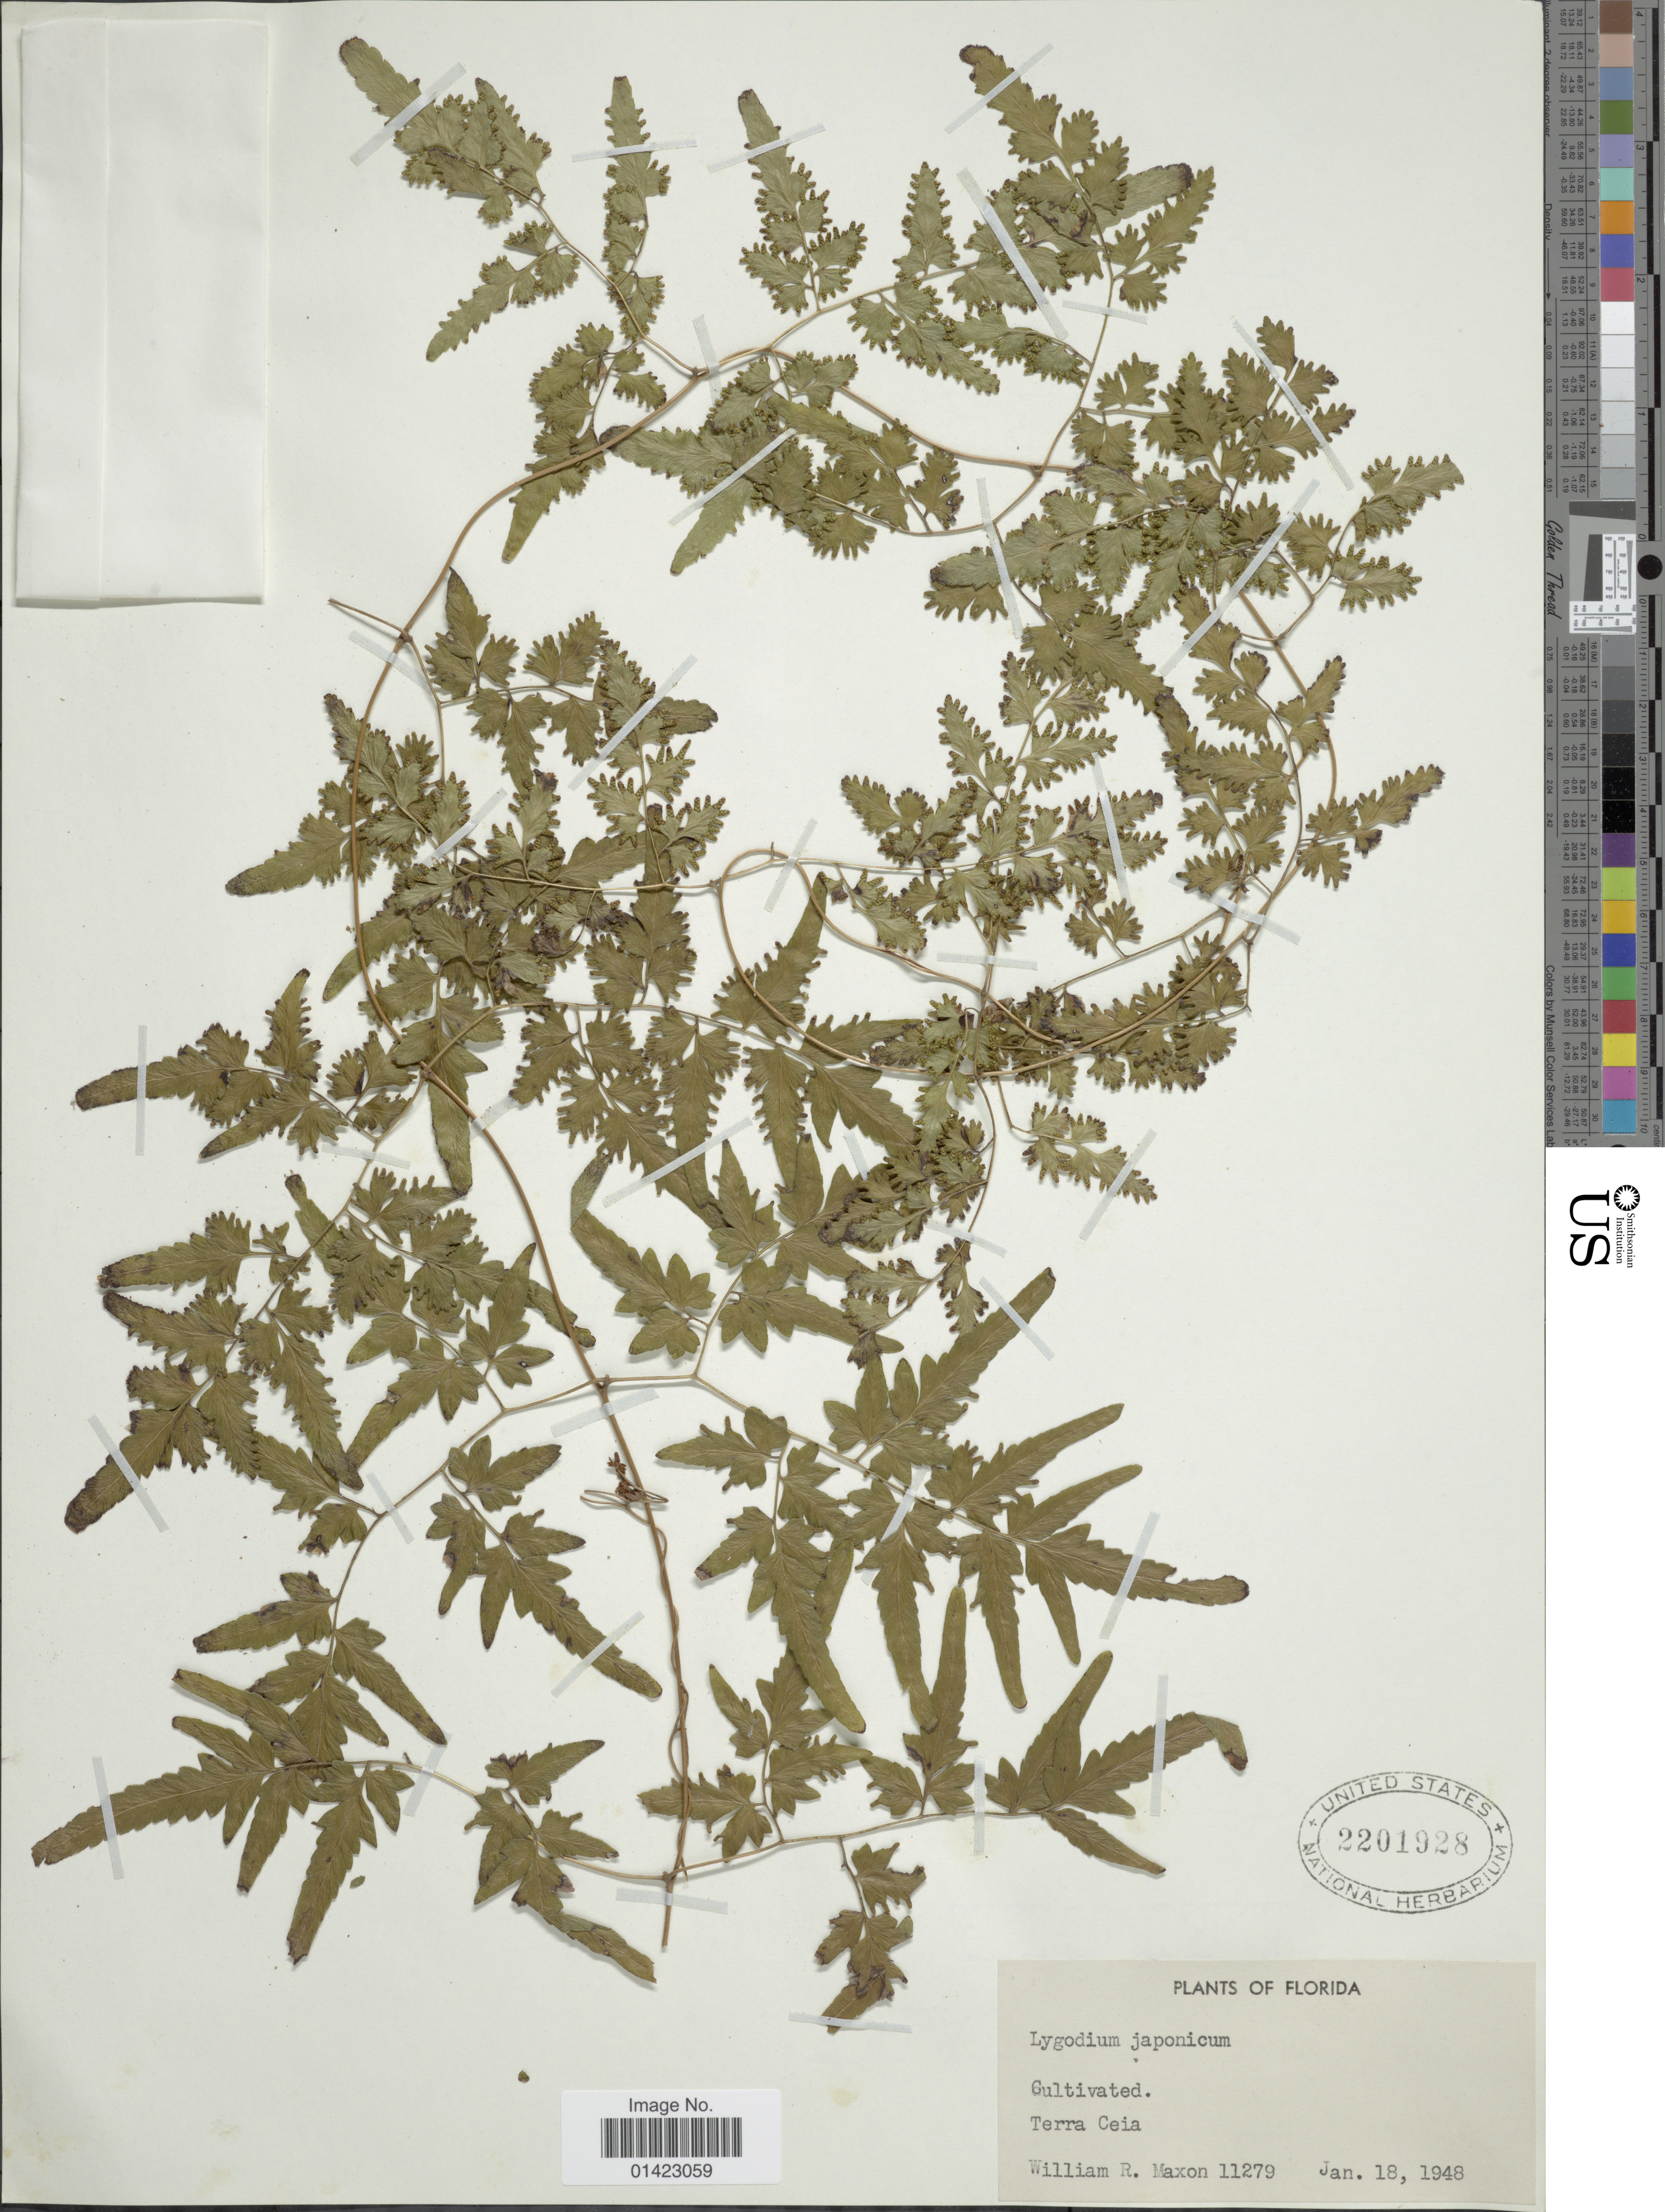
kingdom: Plantae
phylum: Tracheophyta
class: Polypodiopsida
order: Schizaeales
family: Lygodiaceae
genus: Lygodium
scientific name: Lygodium japonicum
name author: (Thunb.) Sw.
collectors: W. R. Maxon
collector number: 11279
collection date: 1948-01-18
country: United States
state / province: Florida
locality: Cultivated, Terra Ceia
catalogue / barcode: US 2201928